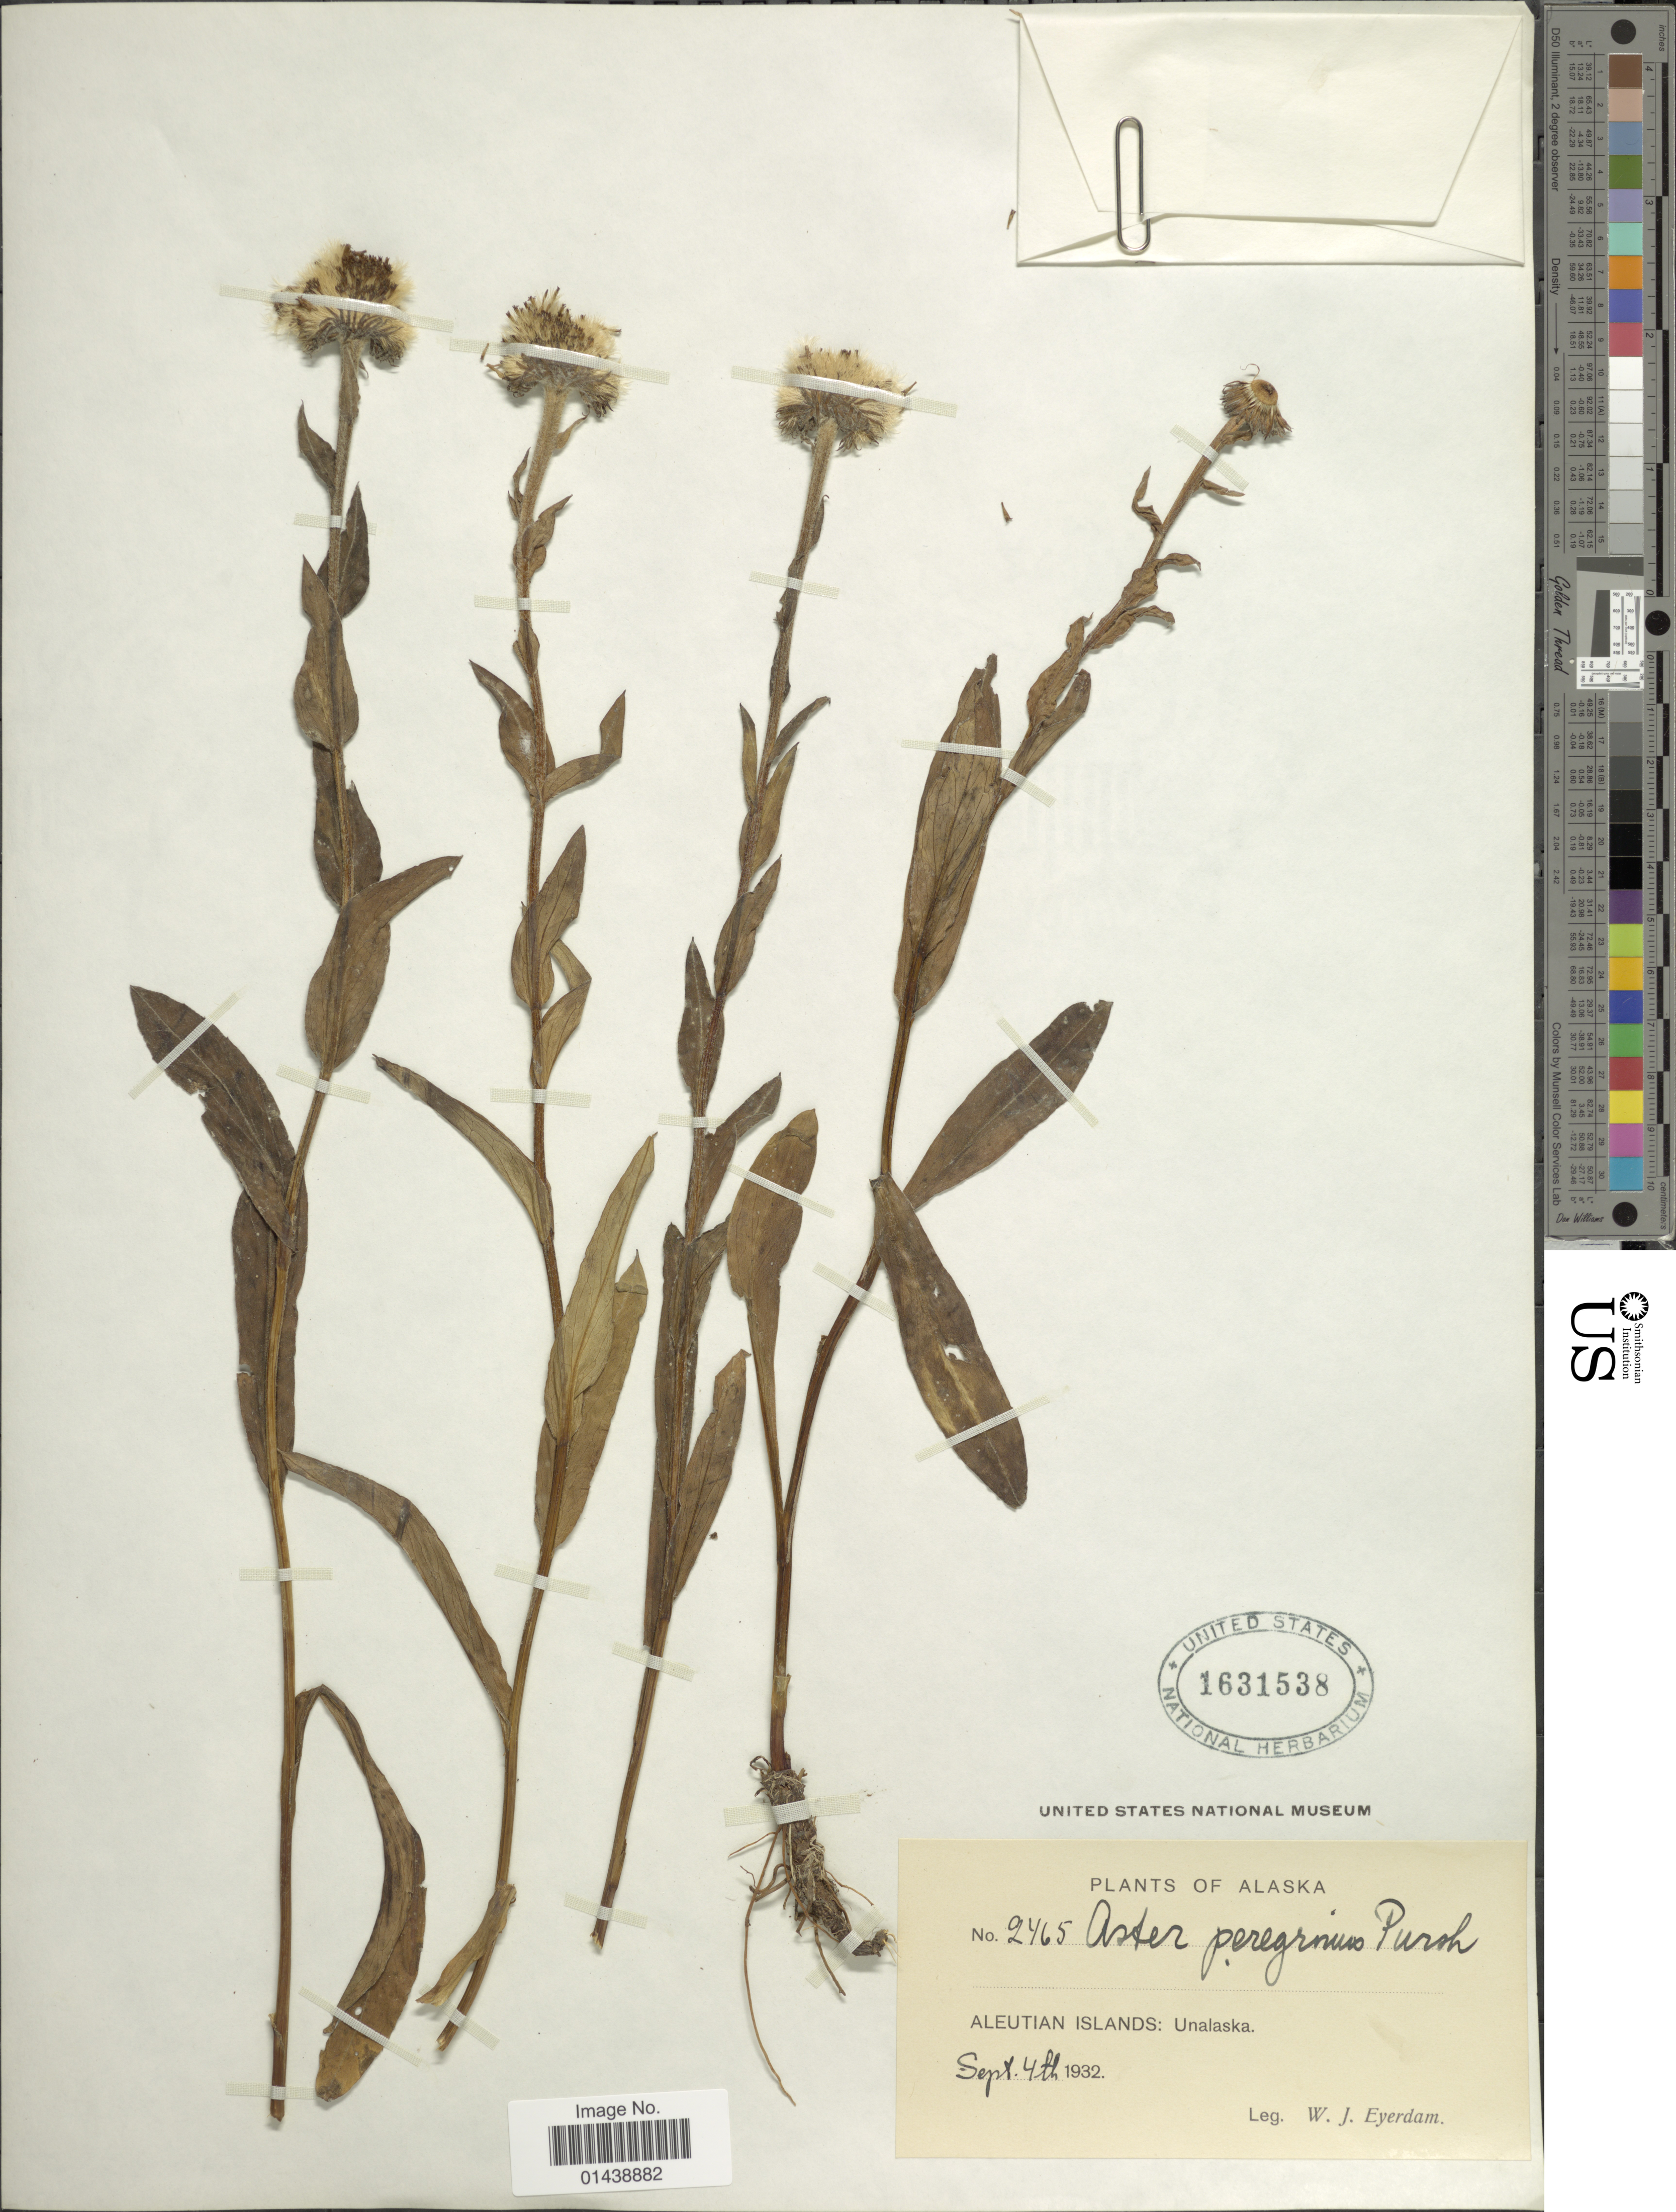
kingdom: Plantae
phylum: Tracheophyta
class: Magnoliopsida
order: Asterales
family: Asteraceae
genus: Erigeron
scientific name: Erigeron peregrinus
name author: (Banks ex Pursh) Greene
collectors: W. J. Eyerdam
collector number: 2465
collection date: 1932-09-04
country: United States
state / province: Alaska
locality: Aleutian Islands: Unalaska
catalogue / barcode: US 1631538